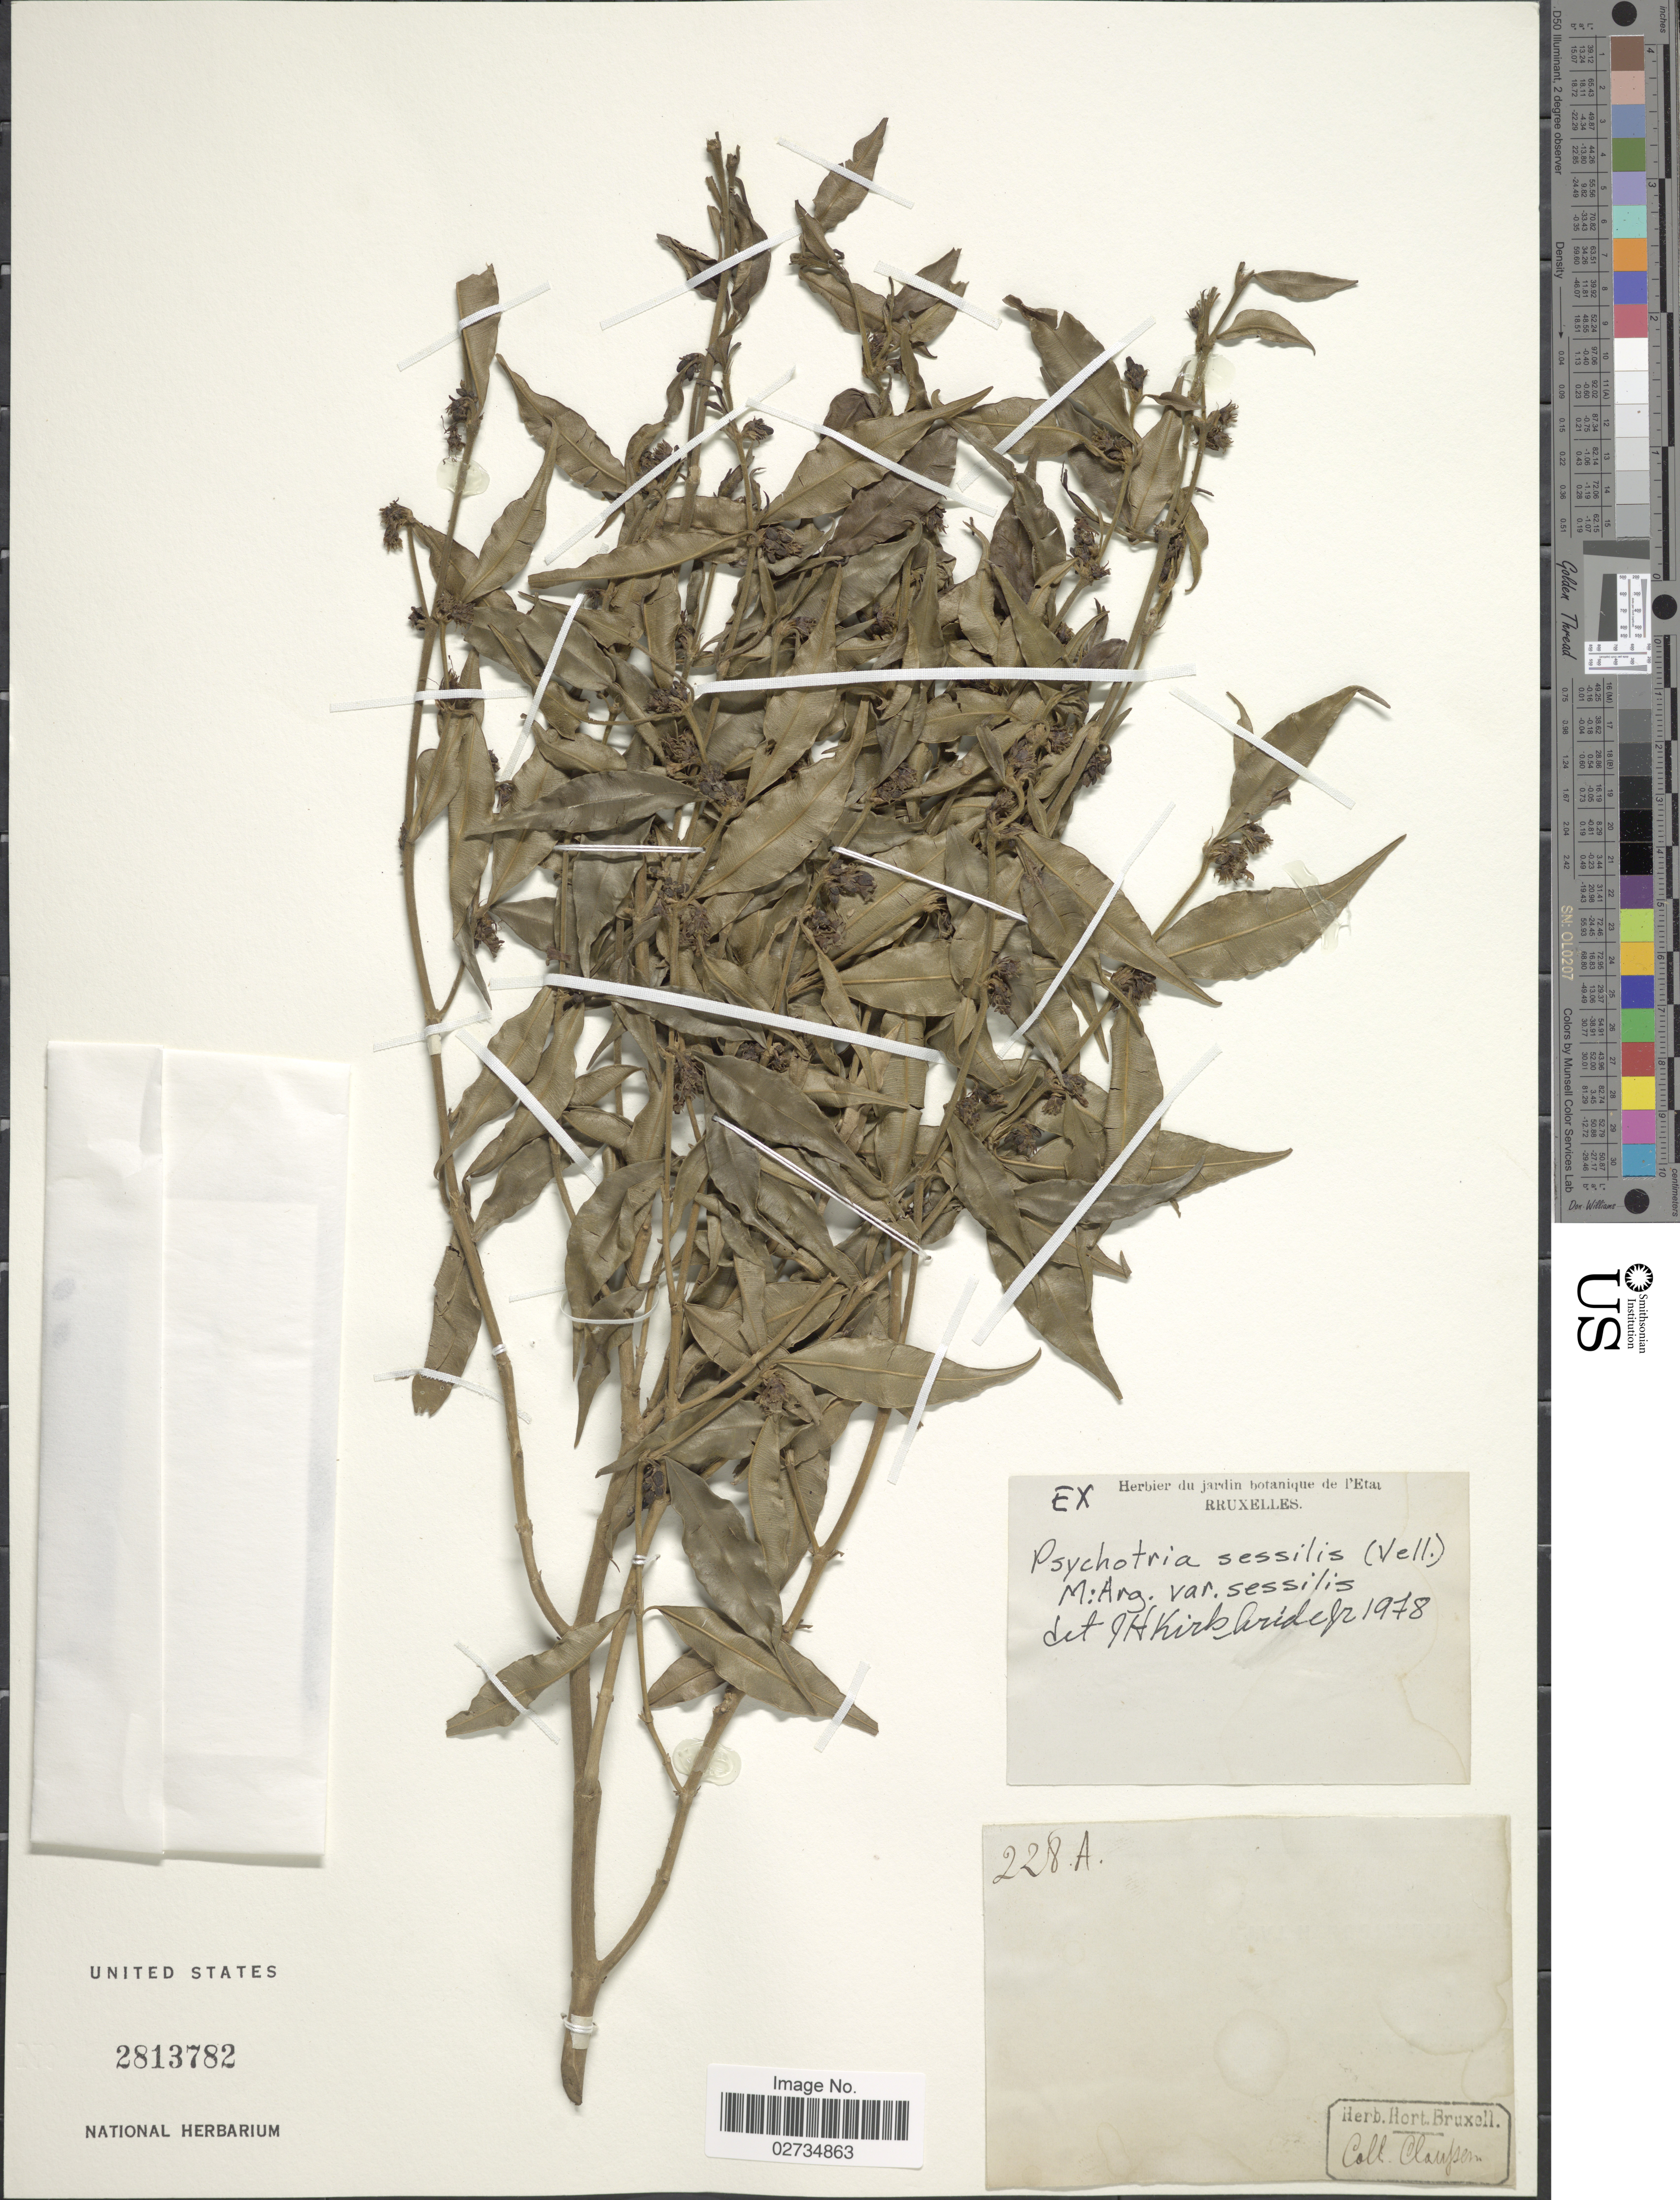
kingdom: Plantae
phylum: Tracheophyta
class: Magnoliopsida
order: Gentianales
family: Rubiaceae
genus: Psychotria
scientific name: Psychotria vellosiana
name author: Benth.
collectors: -. Claussen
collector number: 228A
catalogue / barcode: US 2813782